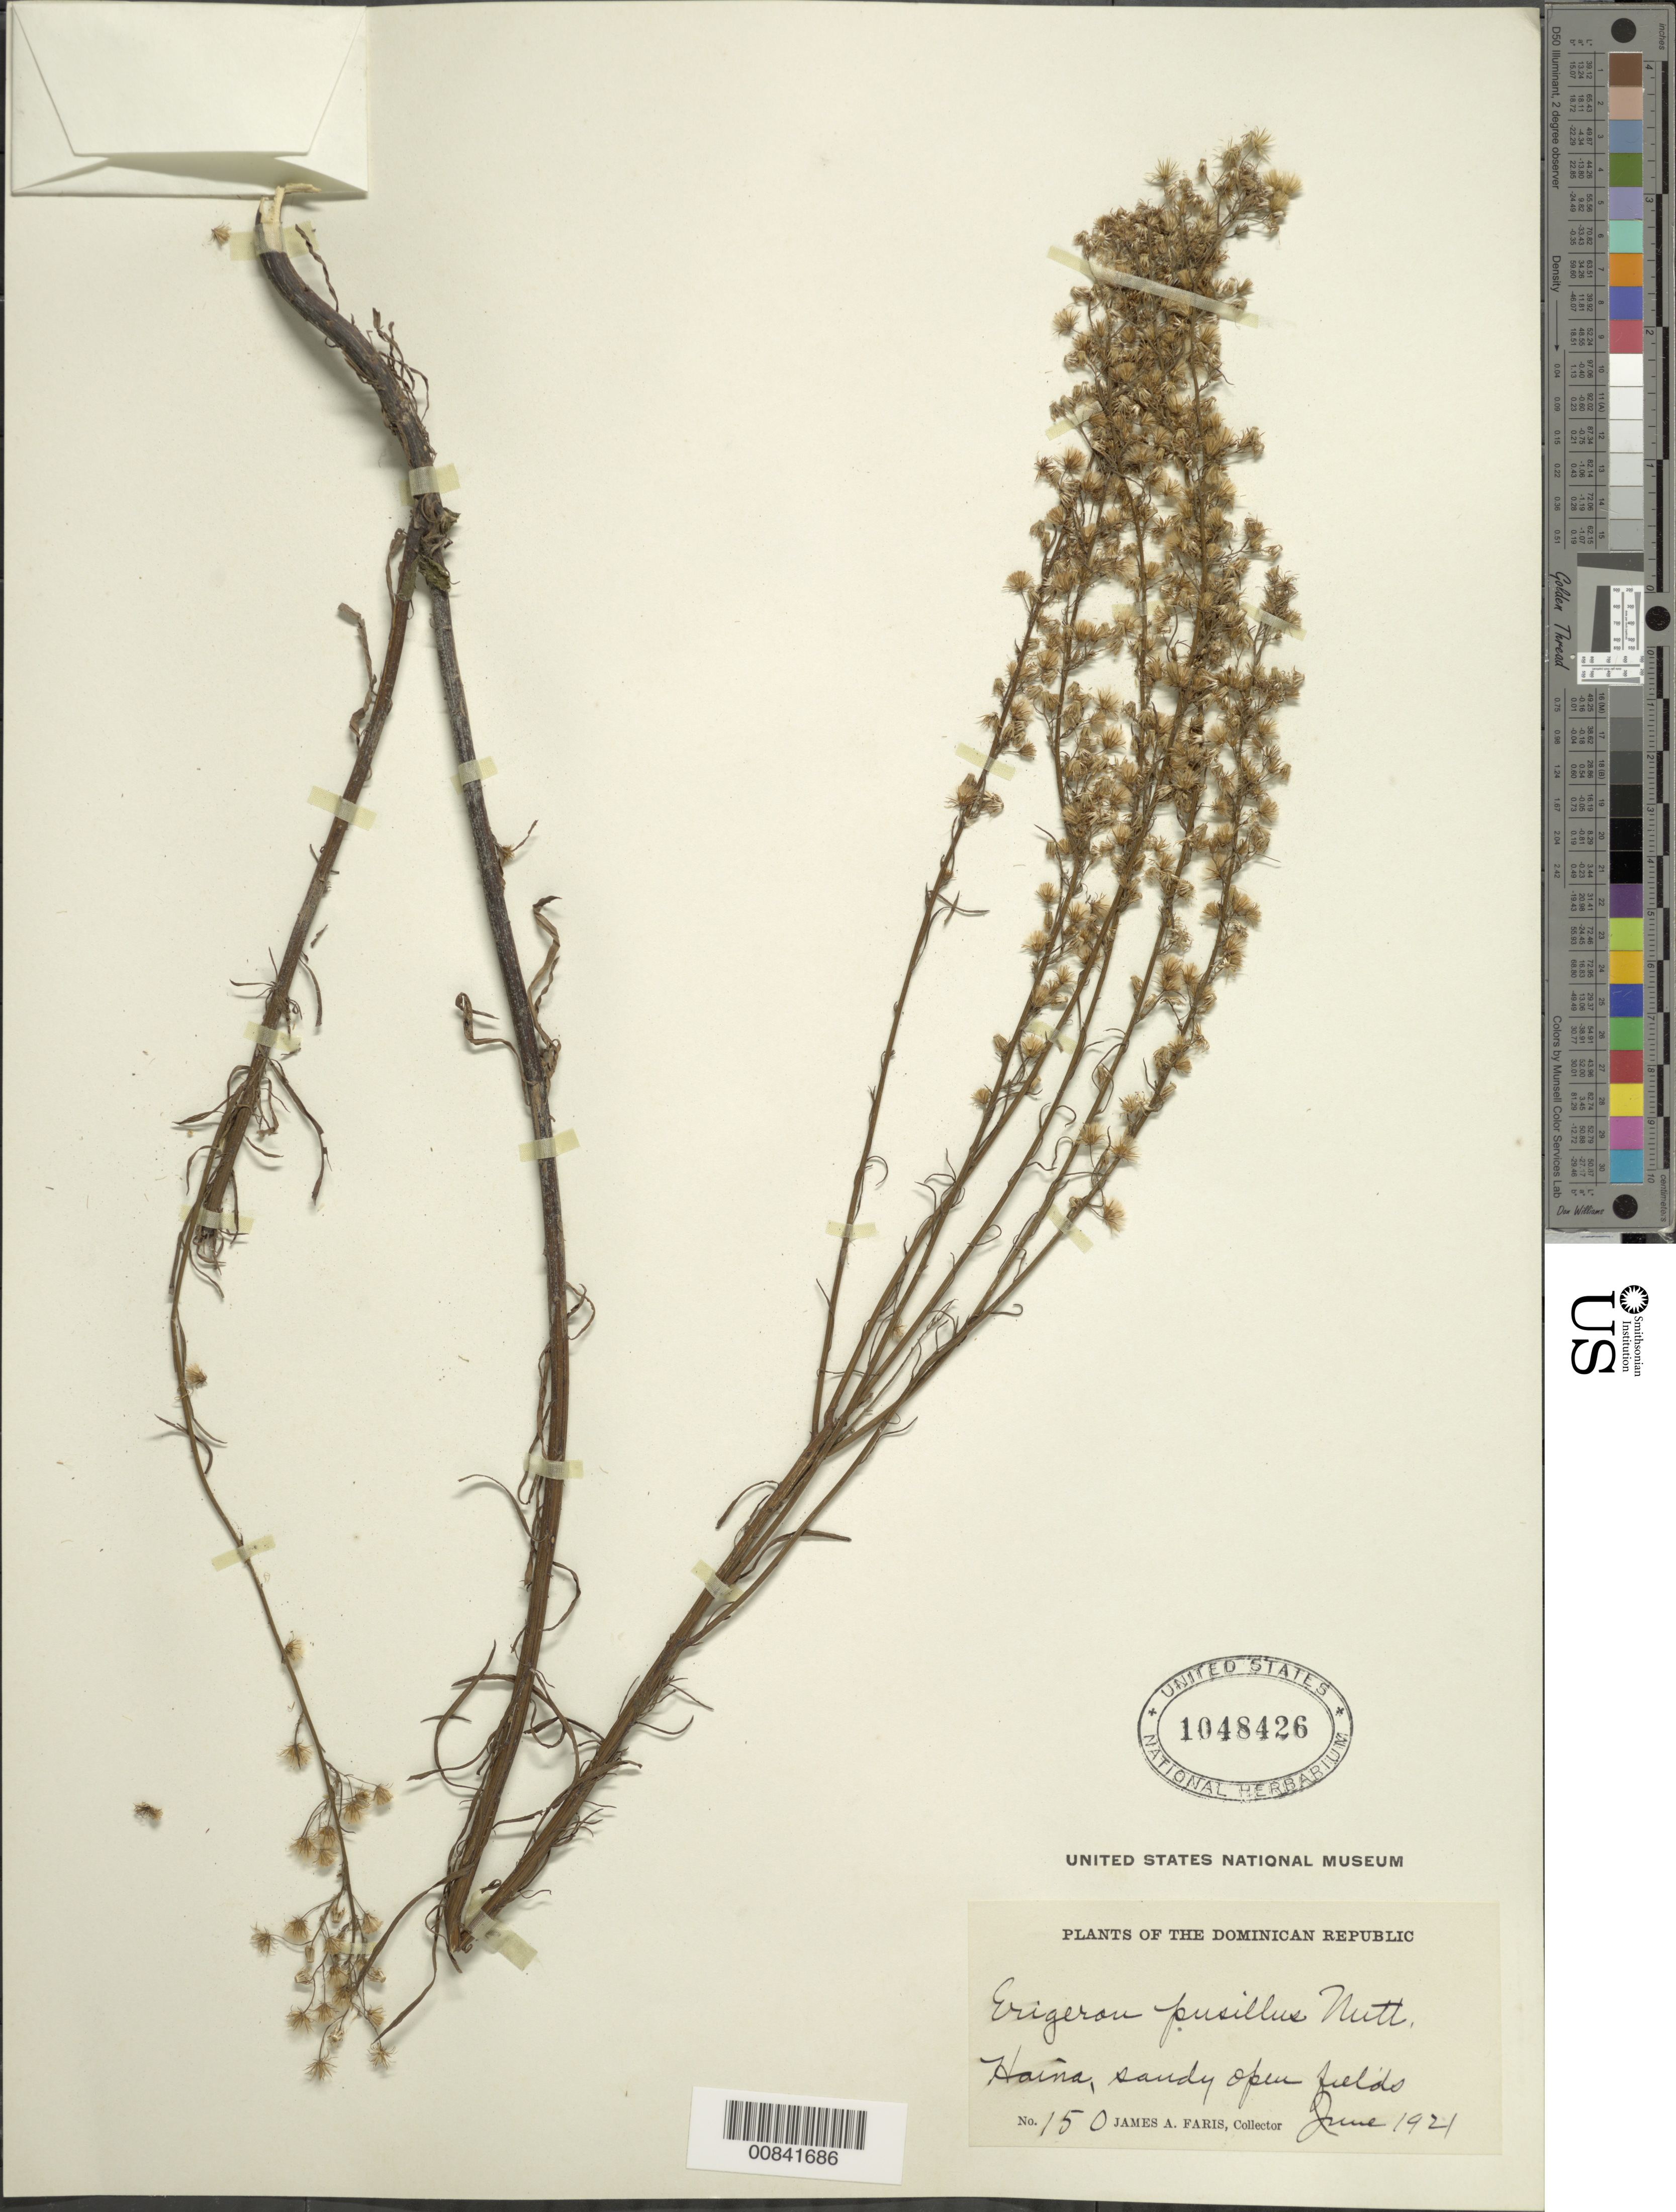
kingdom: Plantae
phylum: Tracheophyta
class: Magnoliopsida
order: Asterales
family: Asteraceae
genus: Conyza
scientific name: Conyza canadensis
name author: (L.) Cronq.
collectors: J. Faris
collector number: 150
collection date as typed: Jun 1921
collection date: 1921-06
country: Dominican Republic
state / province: San Cristóbal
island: Hispaniola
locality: Haina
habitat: Sandy open fields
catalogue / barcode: US 1048426